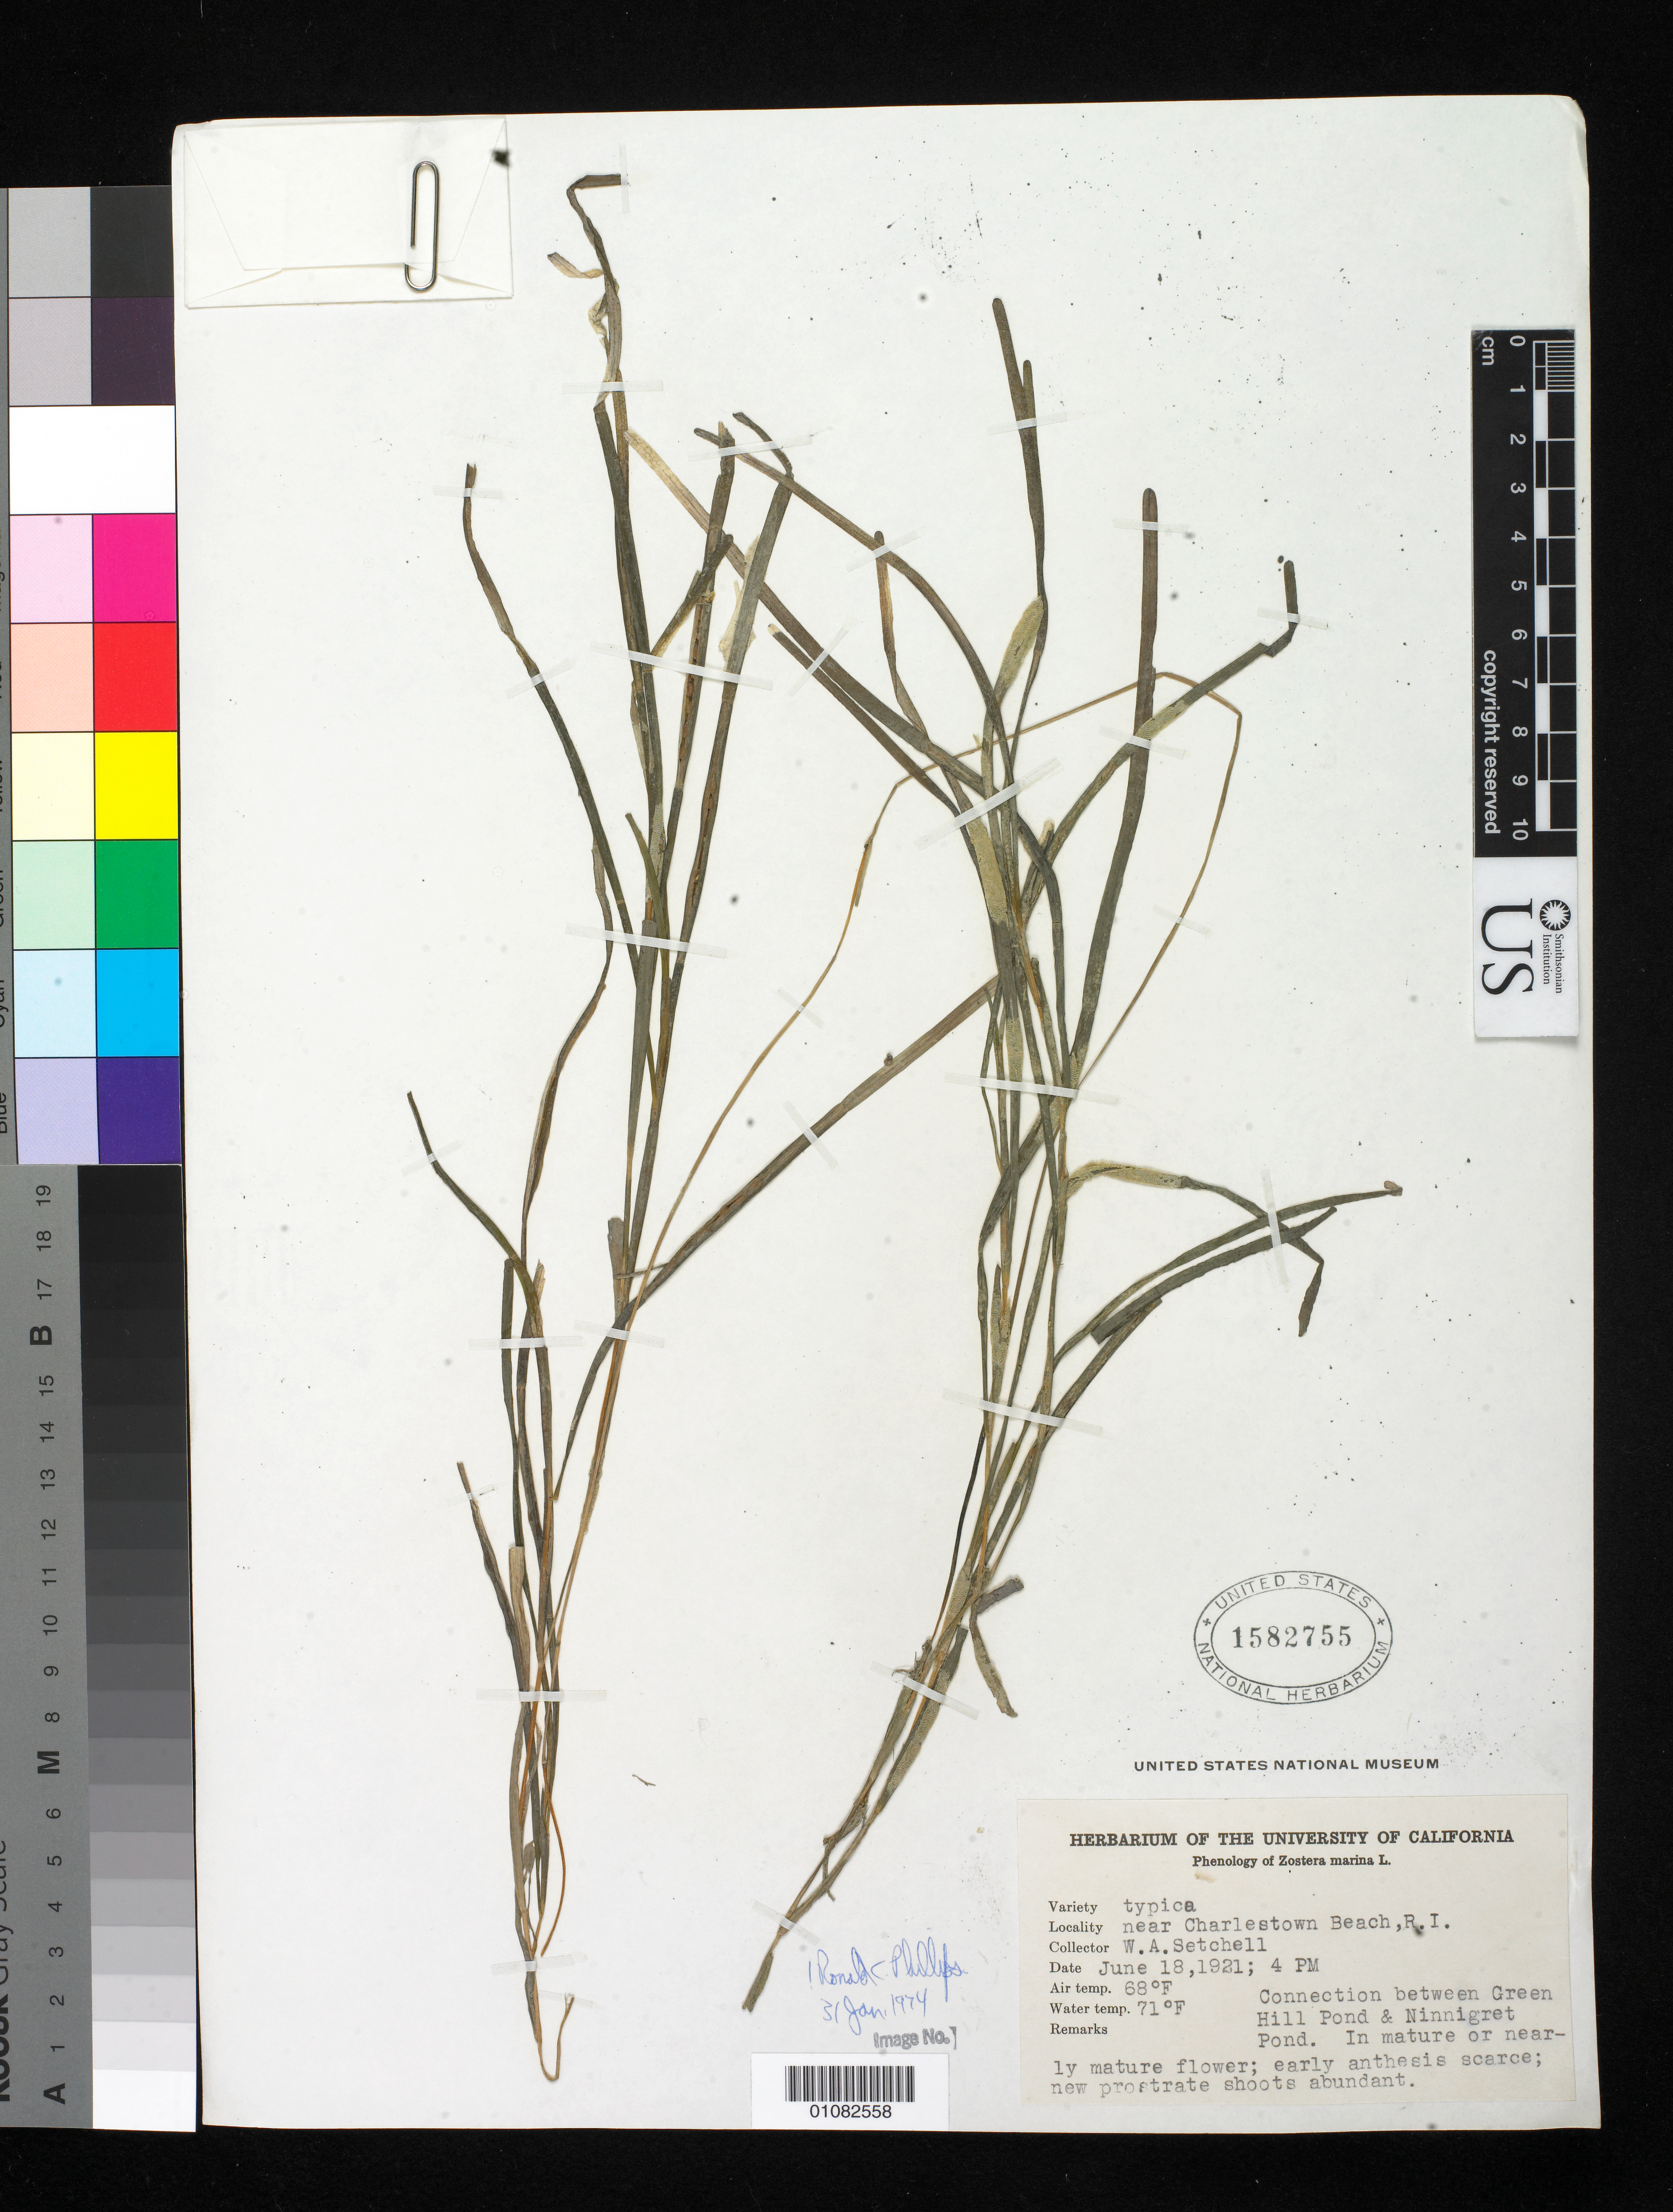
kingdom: Plantae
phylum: Tracheophyta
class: Liliopsida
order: Alismatales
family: Zosteraceae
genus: Zostera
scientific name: Zostera marina var. marina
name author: L.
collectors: W. Setchell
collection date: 1921-06-18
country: United States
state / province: Rhode Island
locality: Near Charlestown Beach. Connection between Green Hill Pond & Ninnigret Pond.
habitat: air temp.: 68 degrees F; water temp.: 71 degrees F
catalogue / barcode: US 1582755